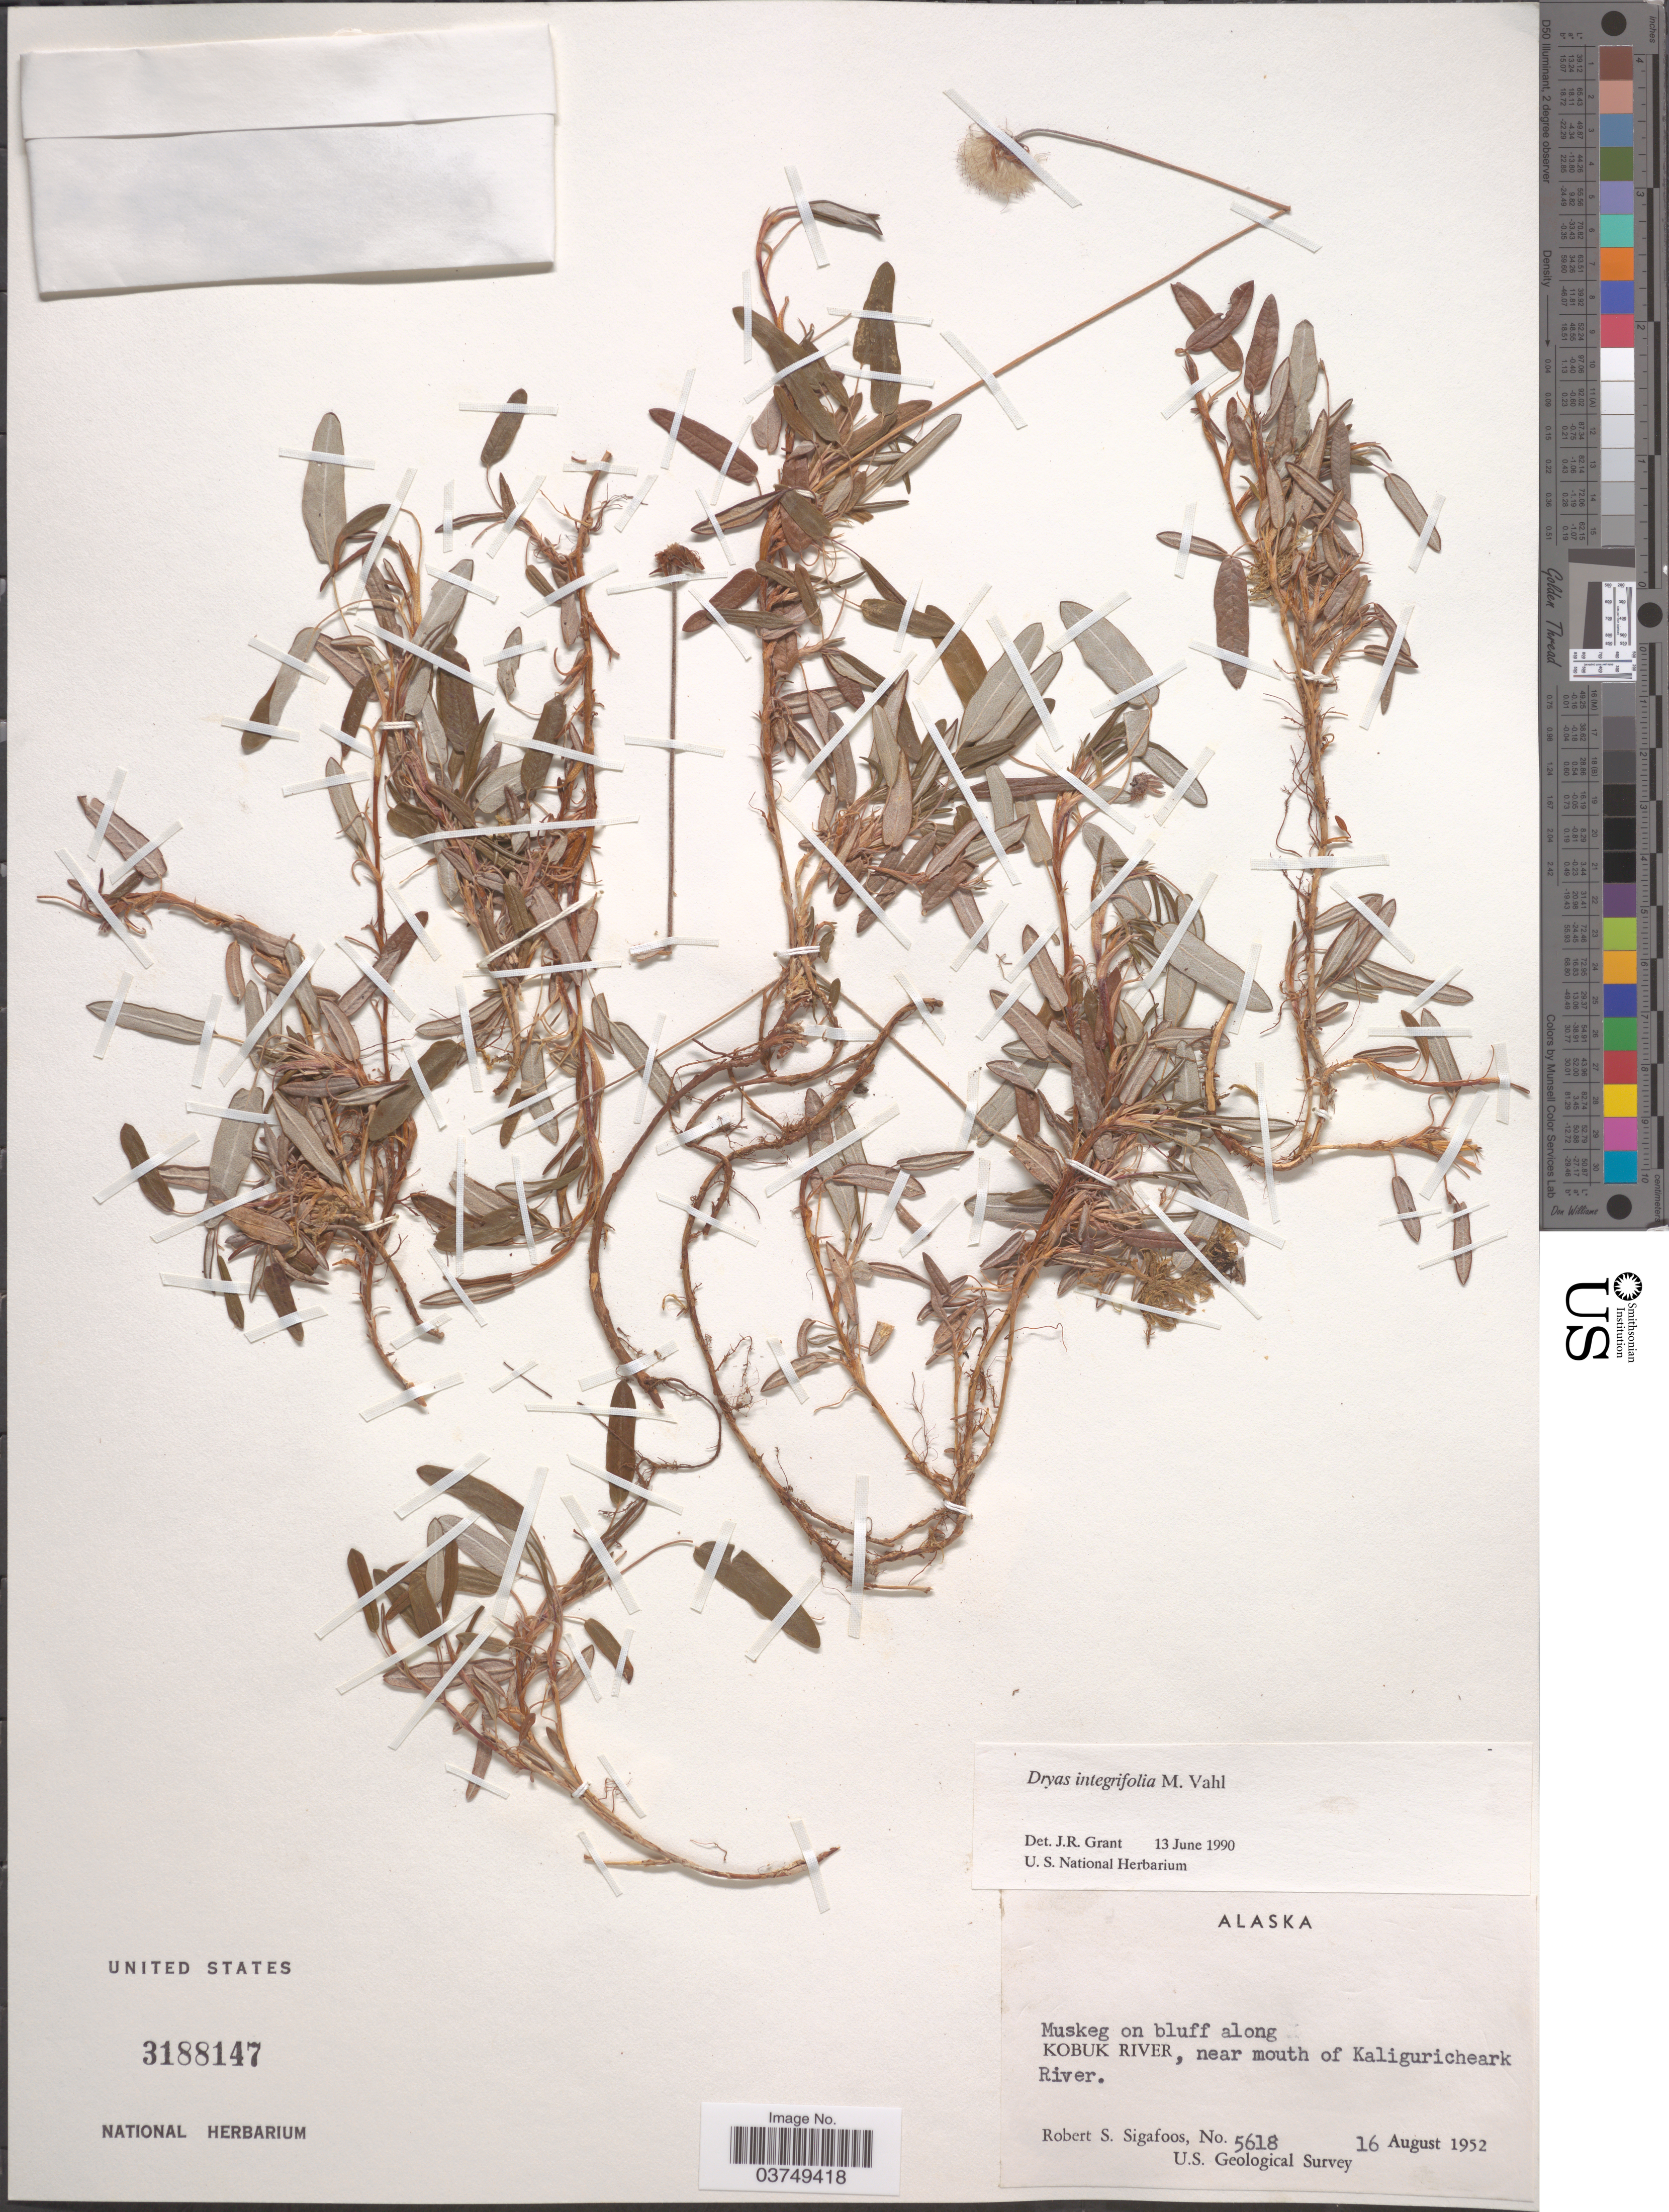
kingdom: Plantae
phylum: Tracheophyta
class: Magnoliopsida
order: Rosales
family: Rosaceae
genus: Dryas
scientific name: Dryas integrifolia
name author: Vahl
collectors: R. Sigafoos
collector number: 5618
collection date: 1952-08-16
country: United States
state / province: Alaska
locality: Muskeg on bluff along Kobuk River, near mouth of Kaliguricheark River.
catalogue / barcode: US 3188147